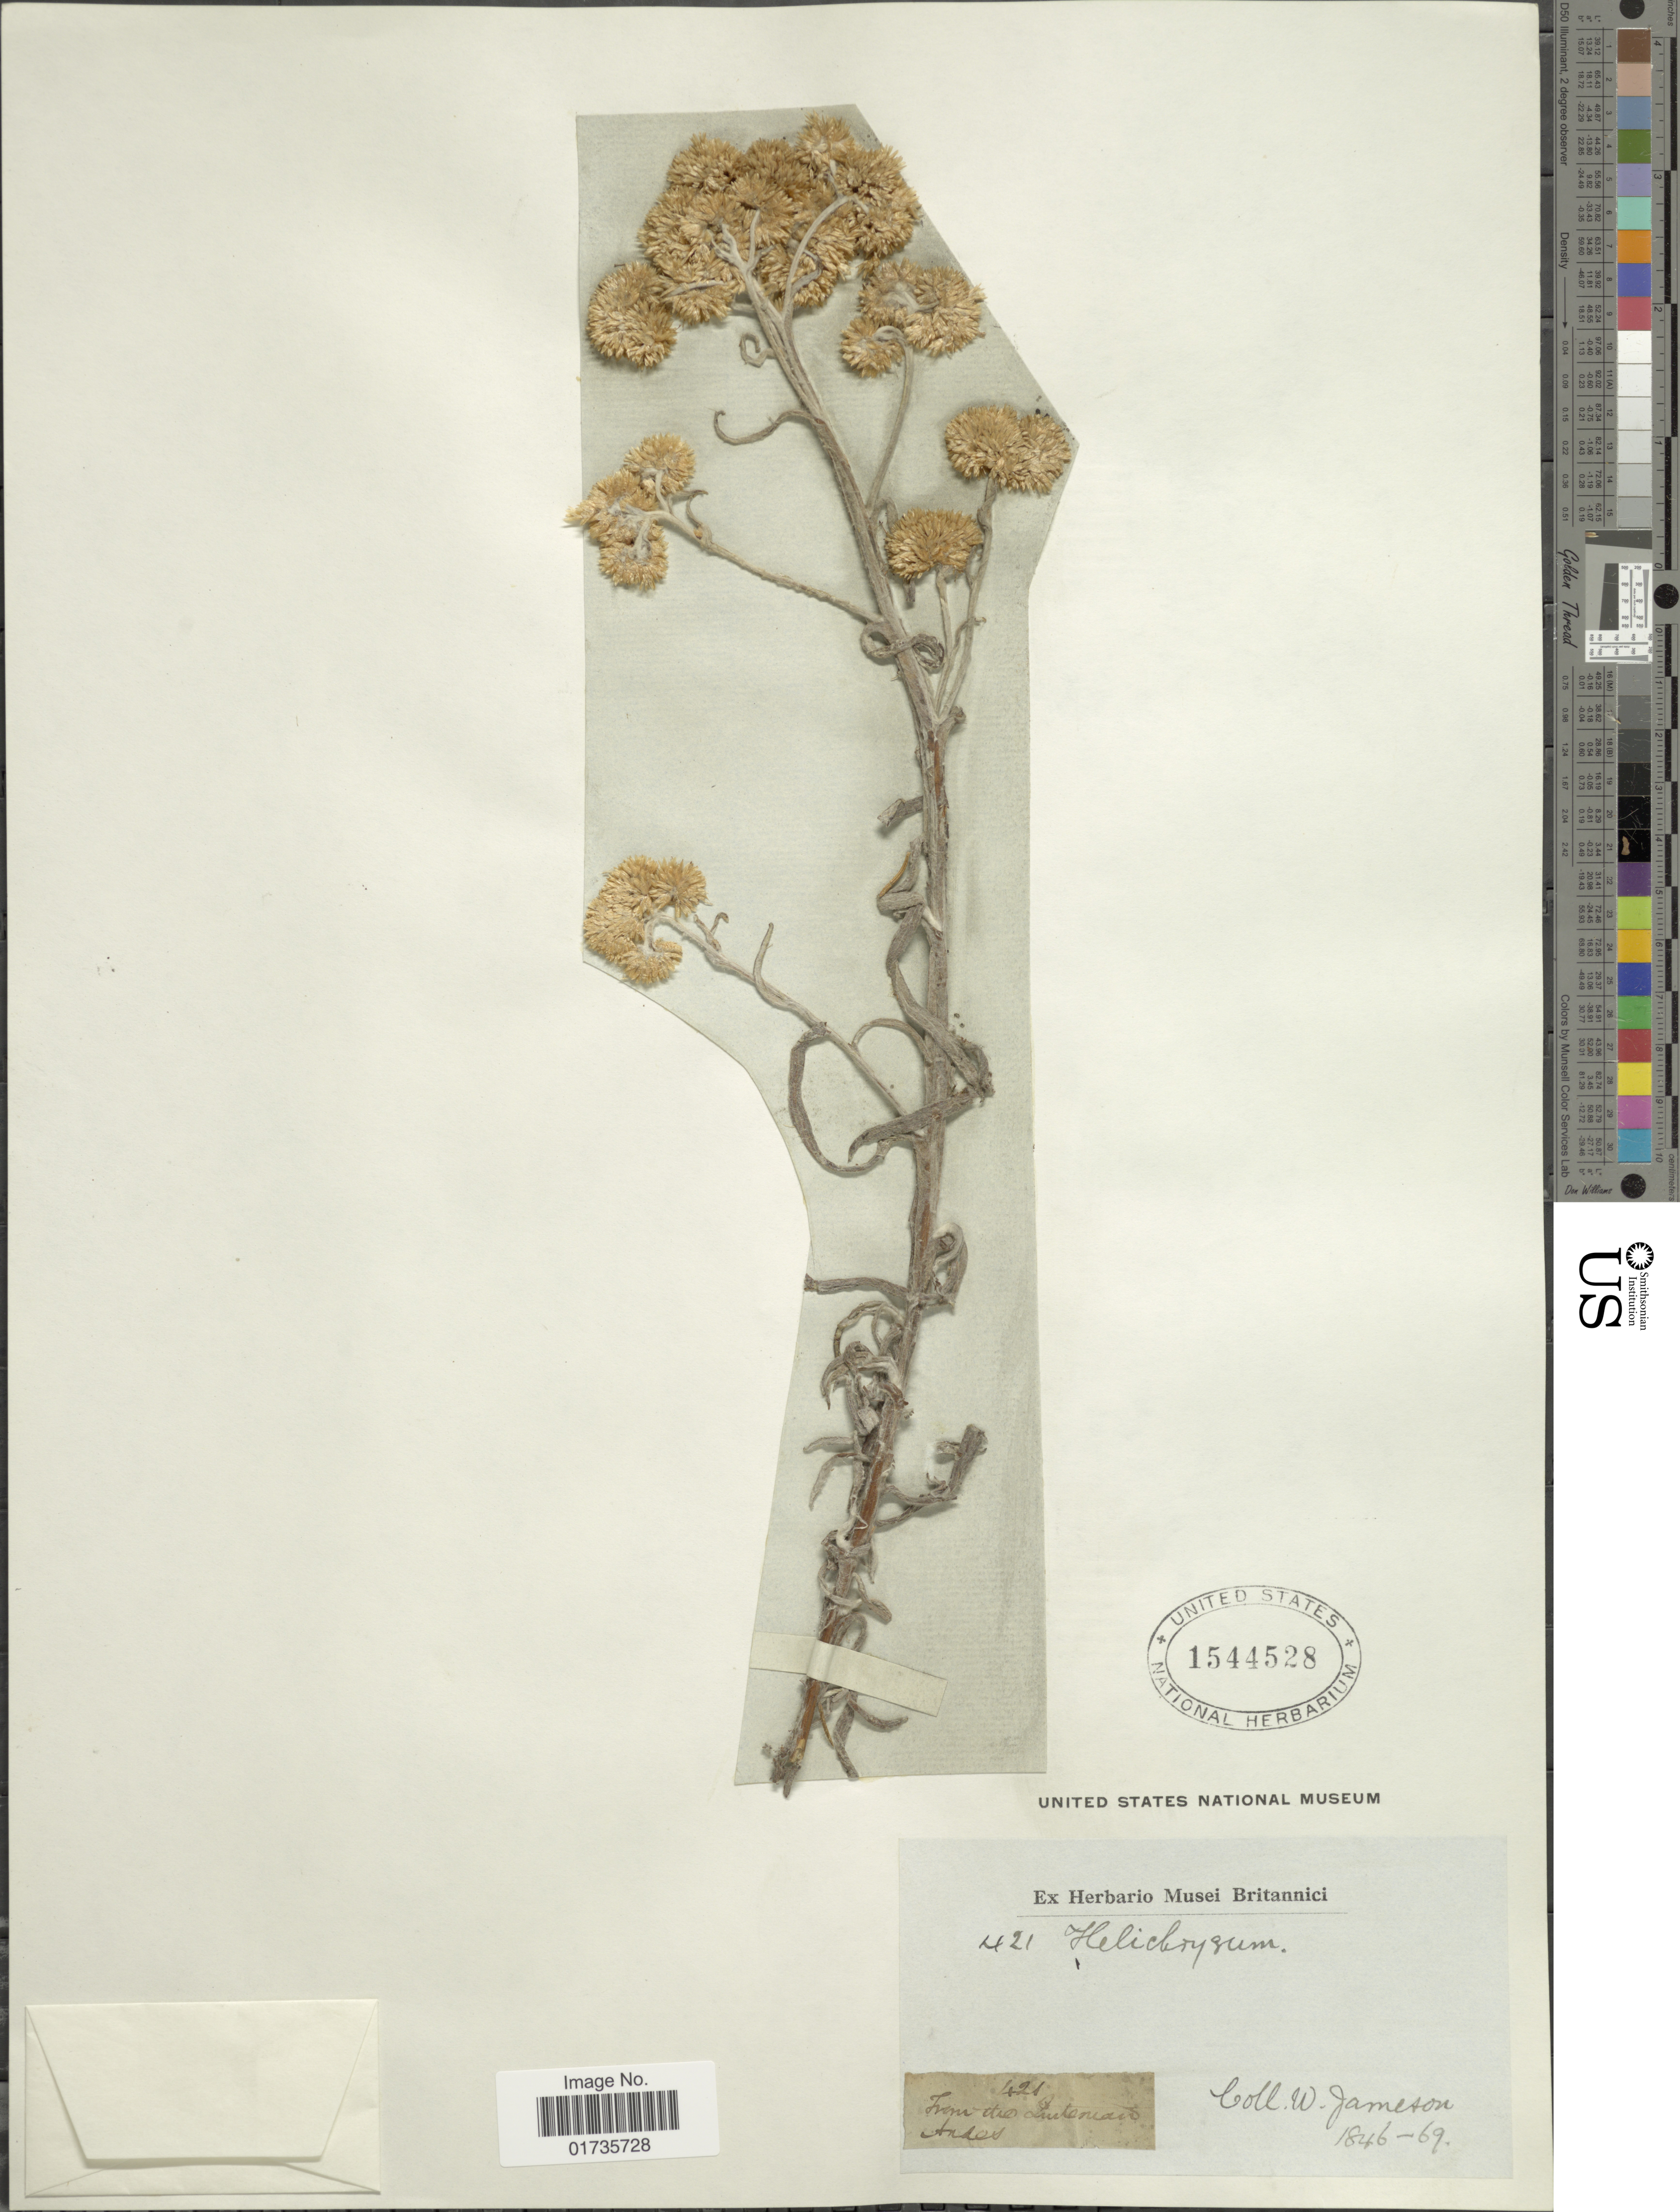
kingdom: Plantae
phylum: Tracheophyta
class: Magnoliopsida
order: Asterales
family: Asteraceae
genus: Achyrocline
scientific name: Achyrocline satureioides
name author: (Lam.) DC.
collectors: W. Jameson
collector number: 421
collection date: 1846/1869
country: Ecuador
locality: From the Quitensian Andes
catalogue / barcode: US 1544528